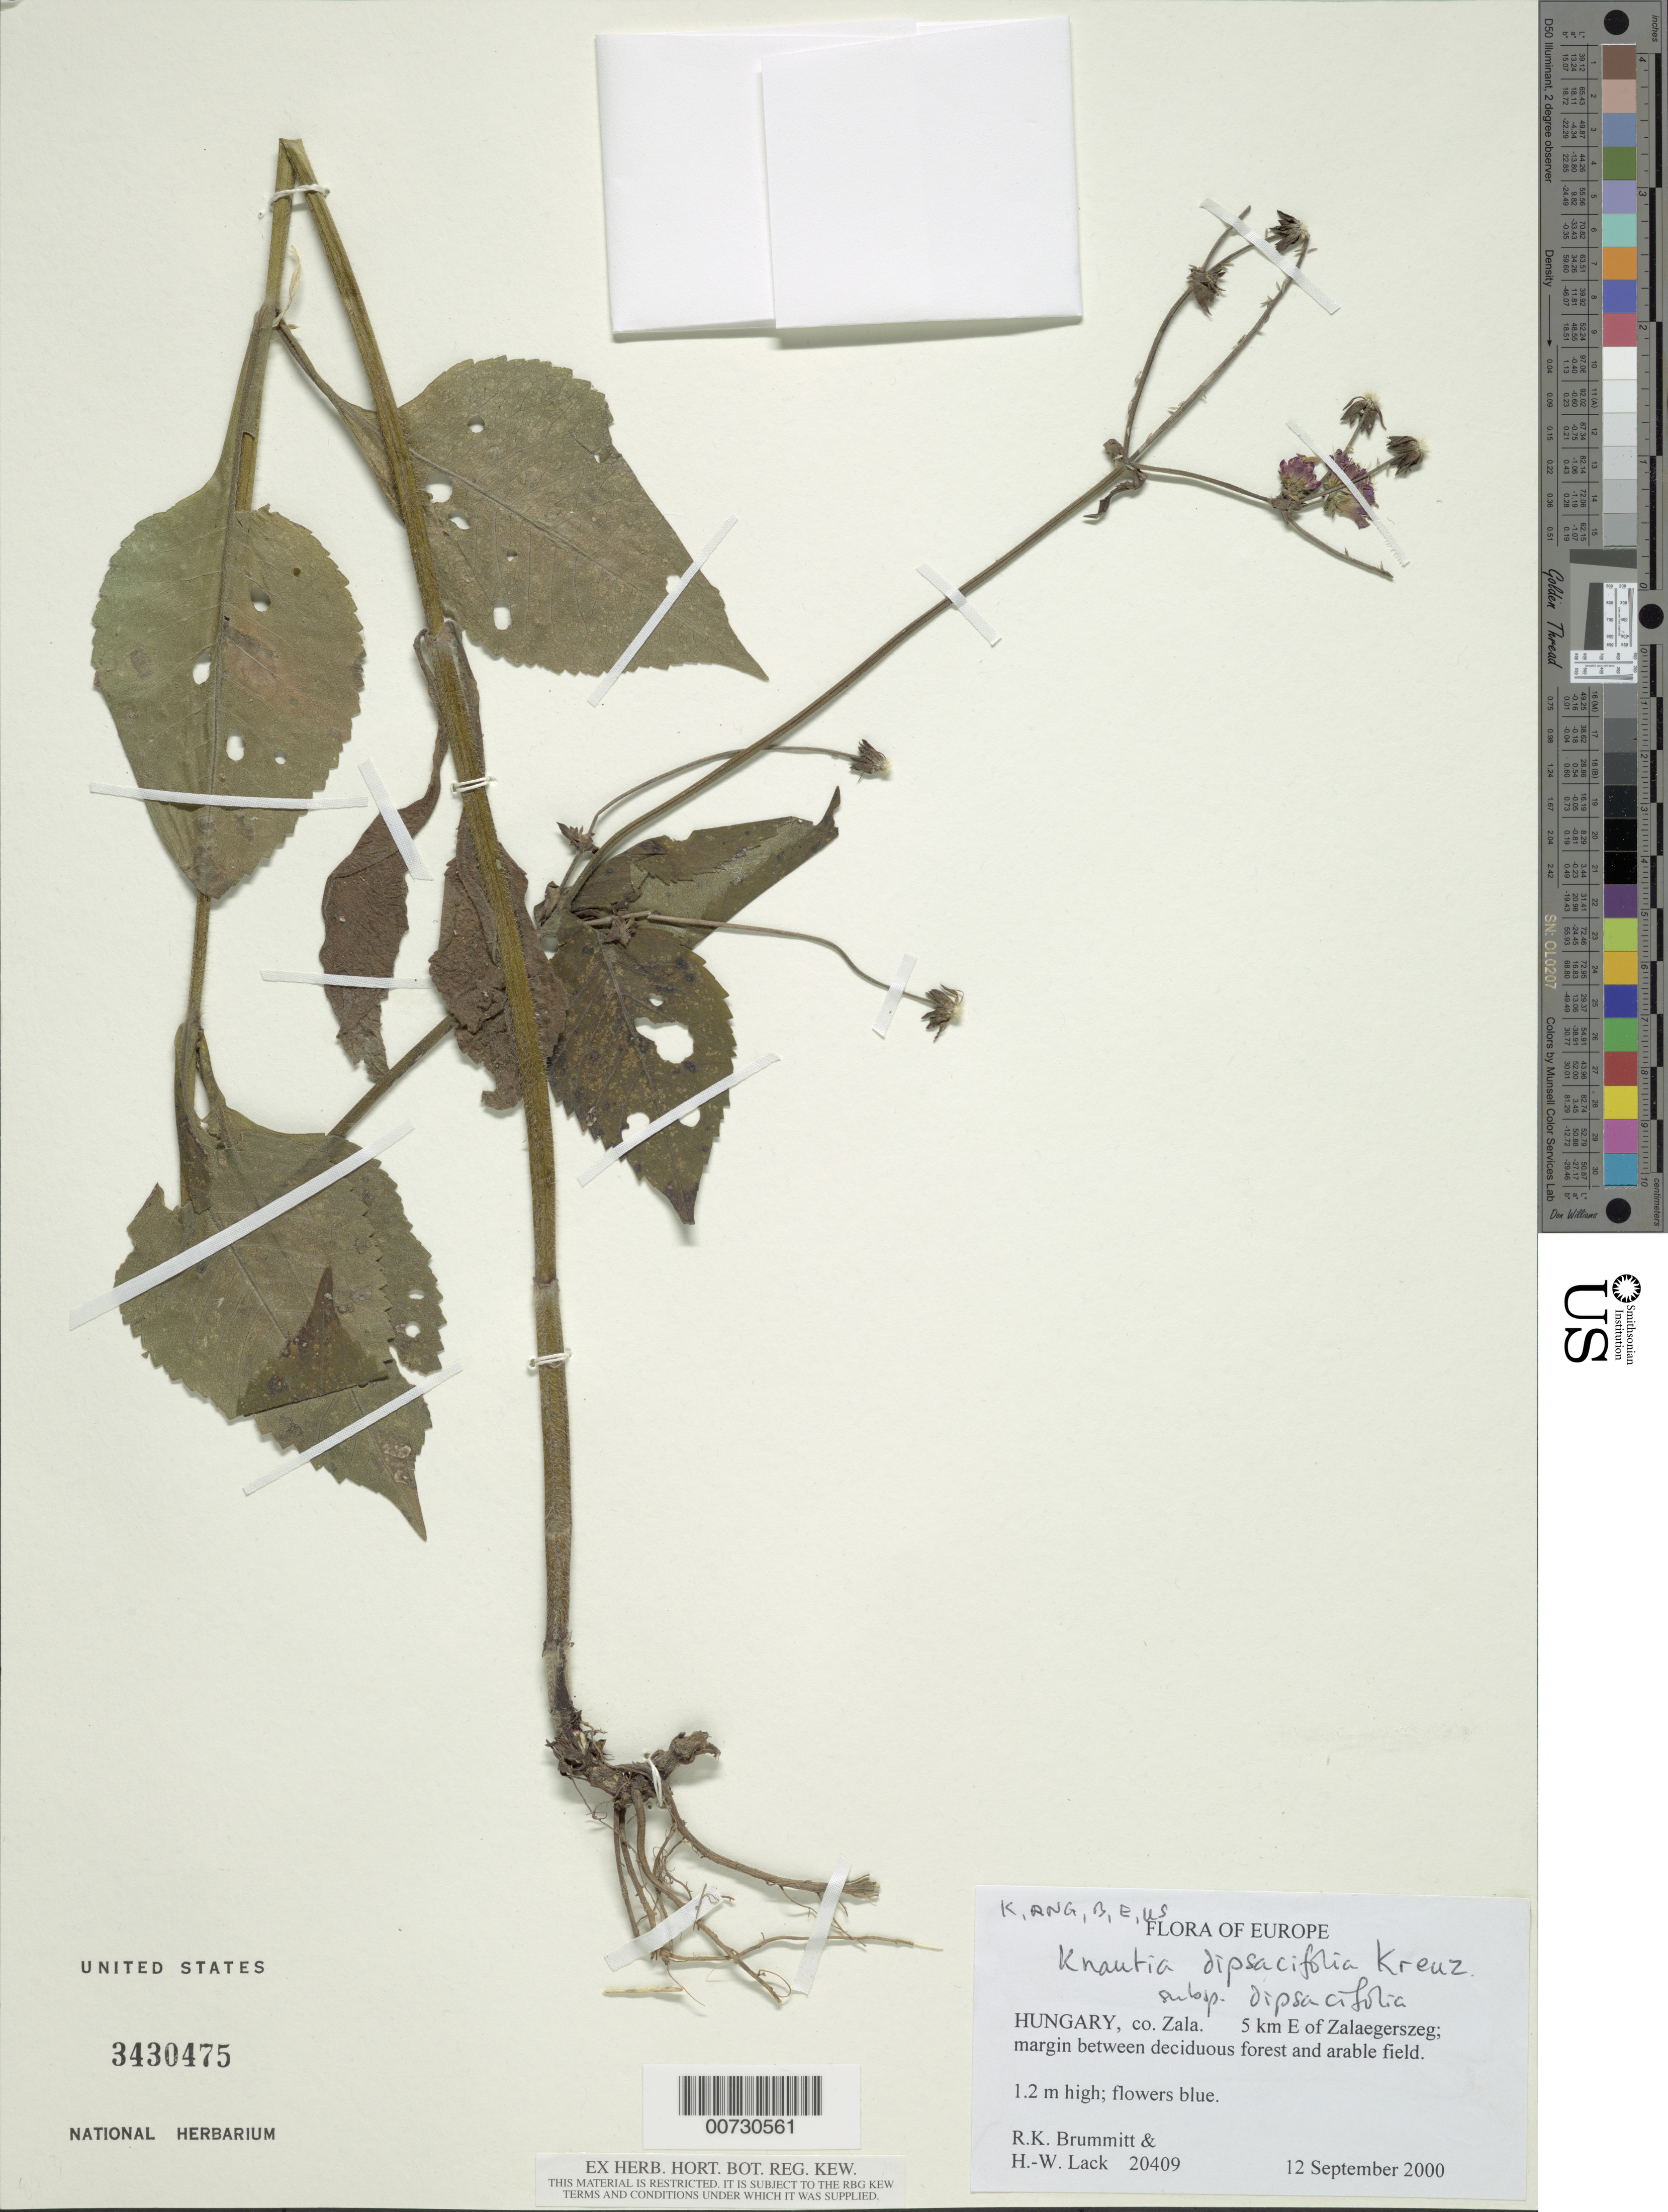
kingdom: Plantae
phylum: Tracheophyta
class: Magnoliopsida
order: Dipsacales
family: Caprifoliaceae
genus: Knautia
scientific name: Knautia dipsacifolia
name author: (Host) Kreutzer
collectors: R. K. Brummitt & H. W. Lack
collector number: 20409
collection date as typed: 12 Sep 2000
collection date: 2000-09-12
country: Hungary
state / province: Zala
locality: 5 km E of Zalaegerszeg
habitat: margin between deciduous forest and arable field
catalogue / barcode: US 3430475